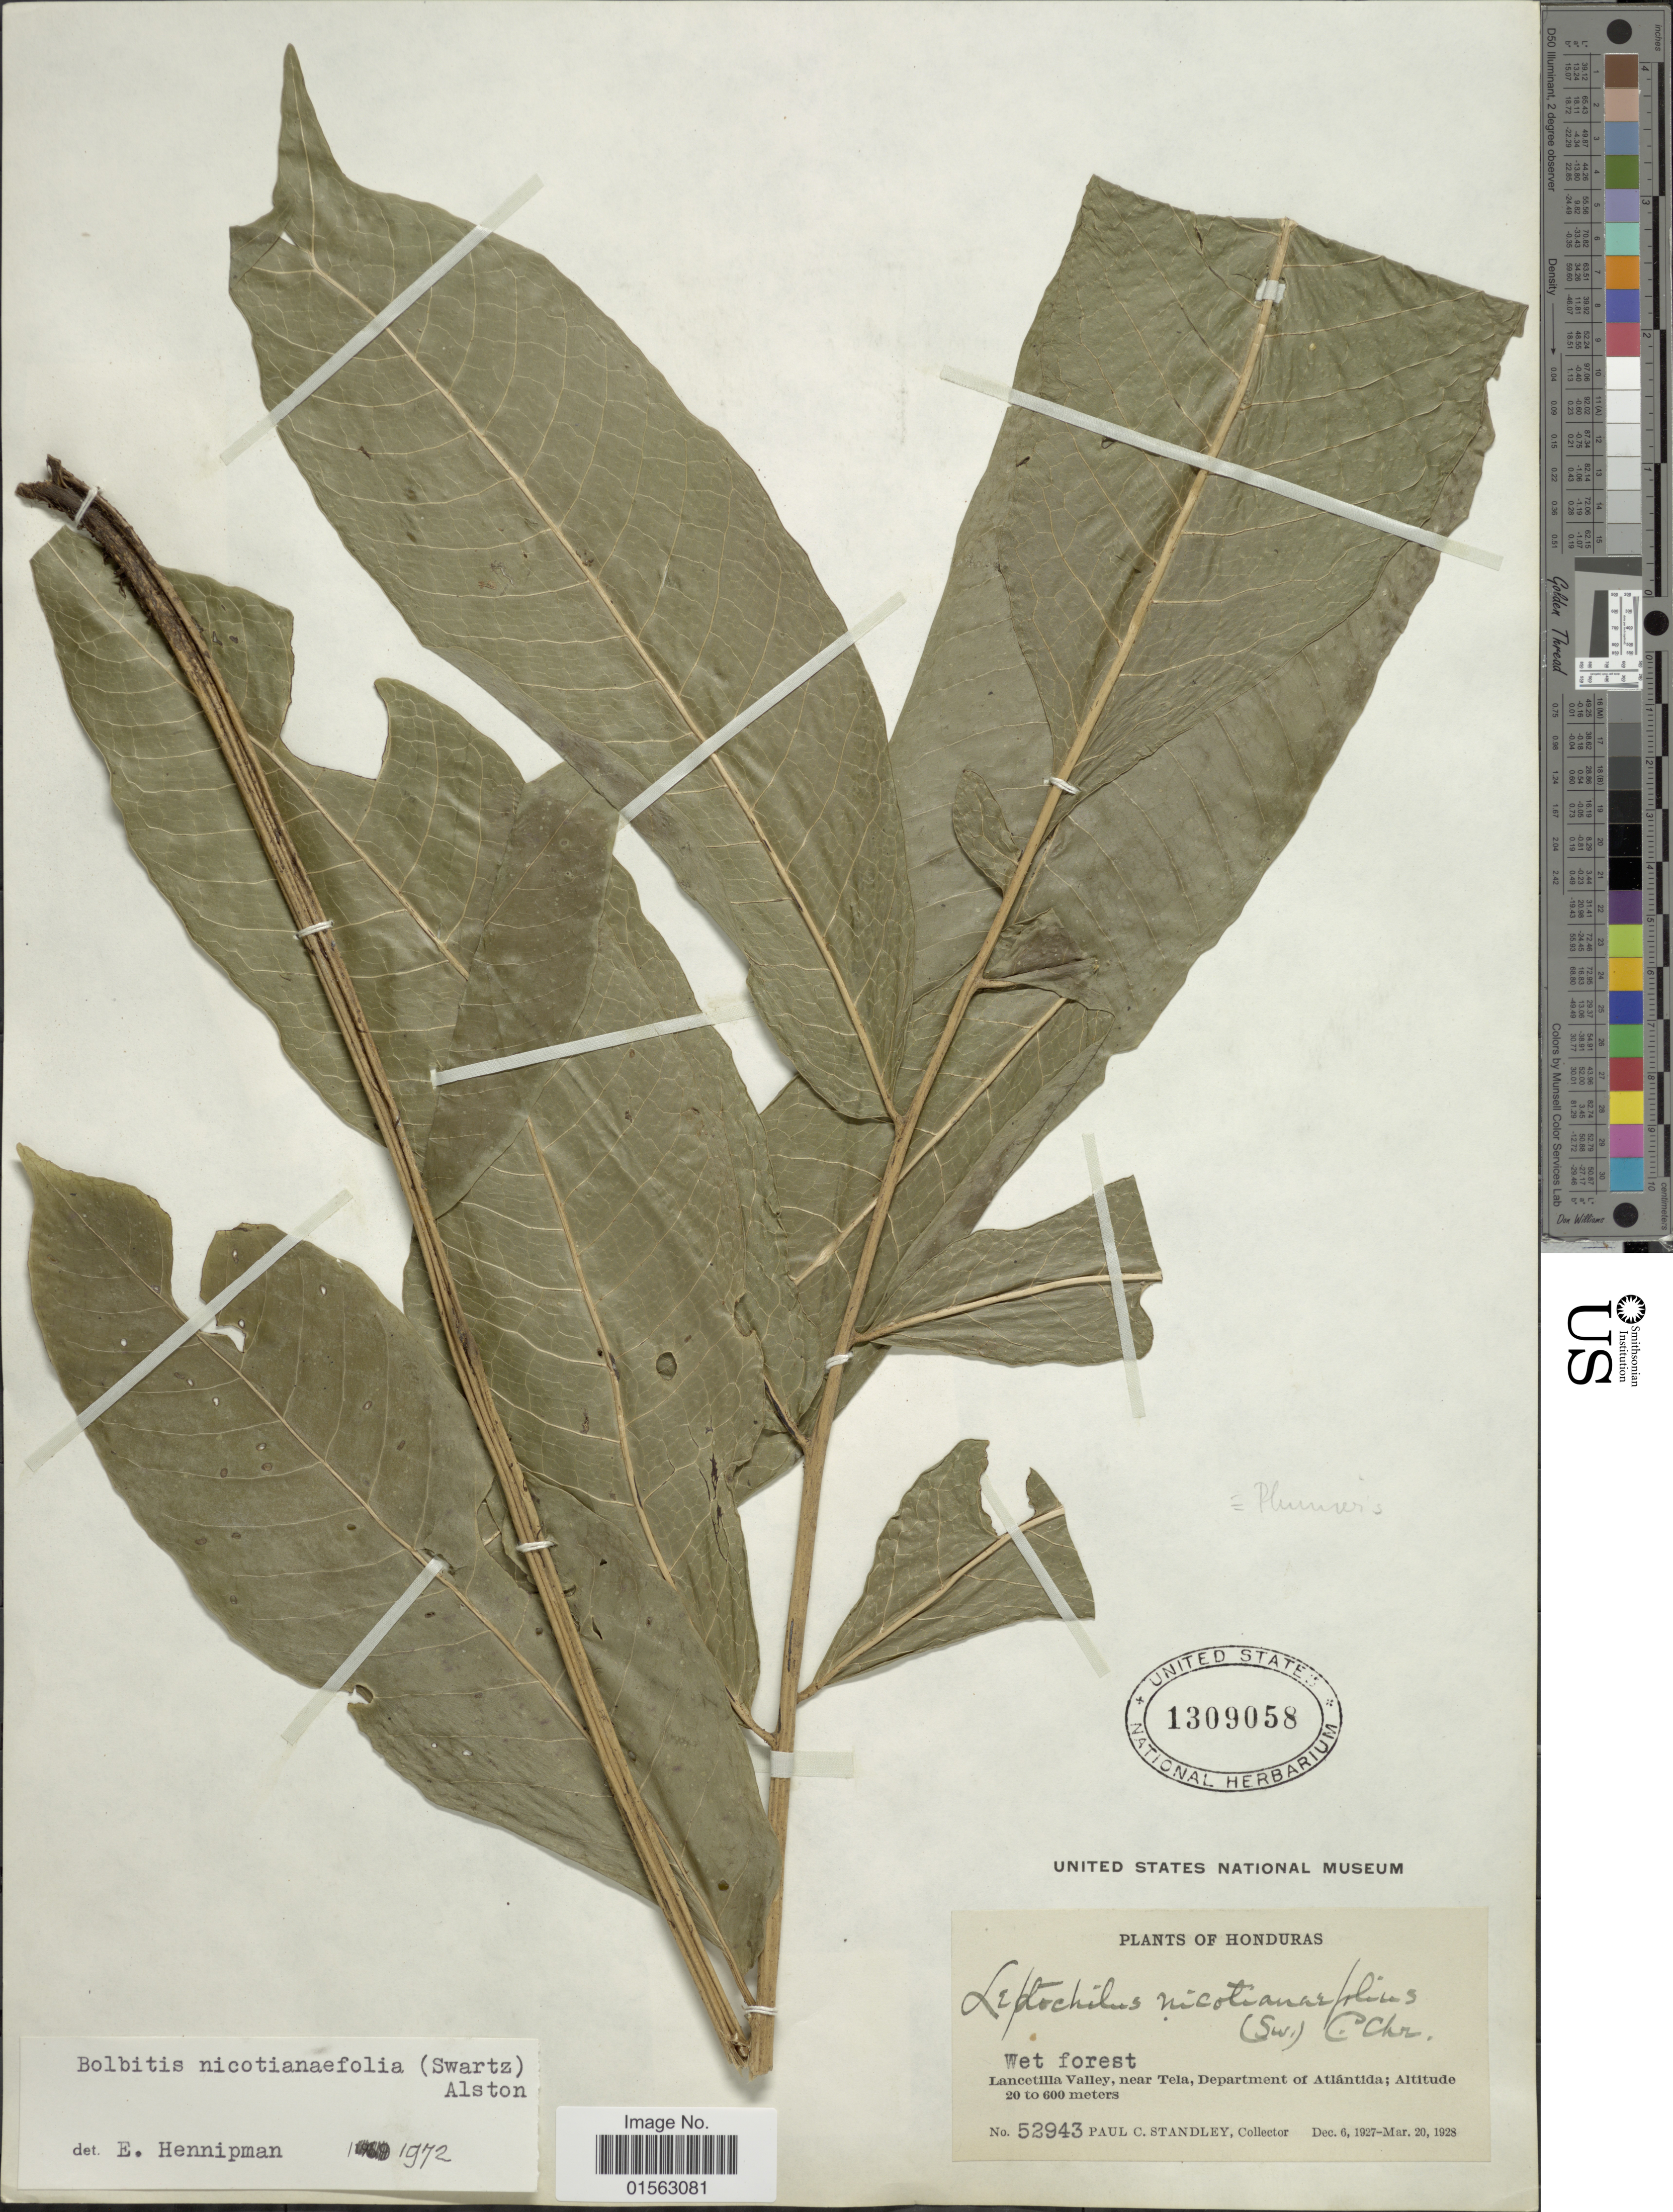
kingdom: Plantae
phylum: Tracheophyta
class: Polypodiopsida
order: Polypodiales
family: Dryopteridaceae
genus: Mickelia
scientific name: Mickelia nicotianifolia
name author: (Sw.) R.C. Moran et al.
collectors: P. C. Standley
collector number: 52943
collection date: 1927-12-06/1928-03-20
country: Honduras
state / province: Atlántida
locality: Honduras, Lancetilla Valley, near Tela, Department of Atlántida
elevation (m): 20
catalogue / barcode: US 1309058